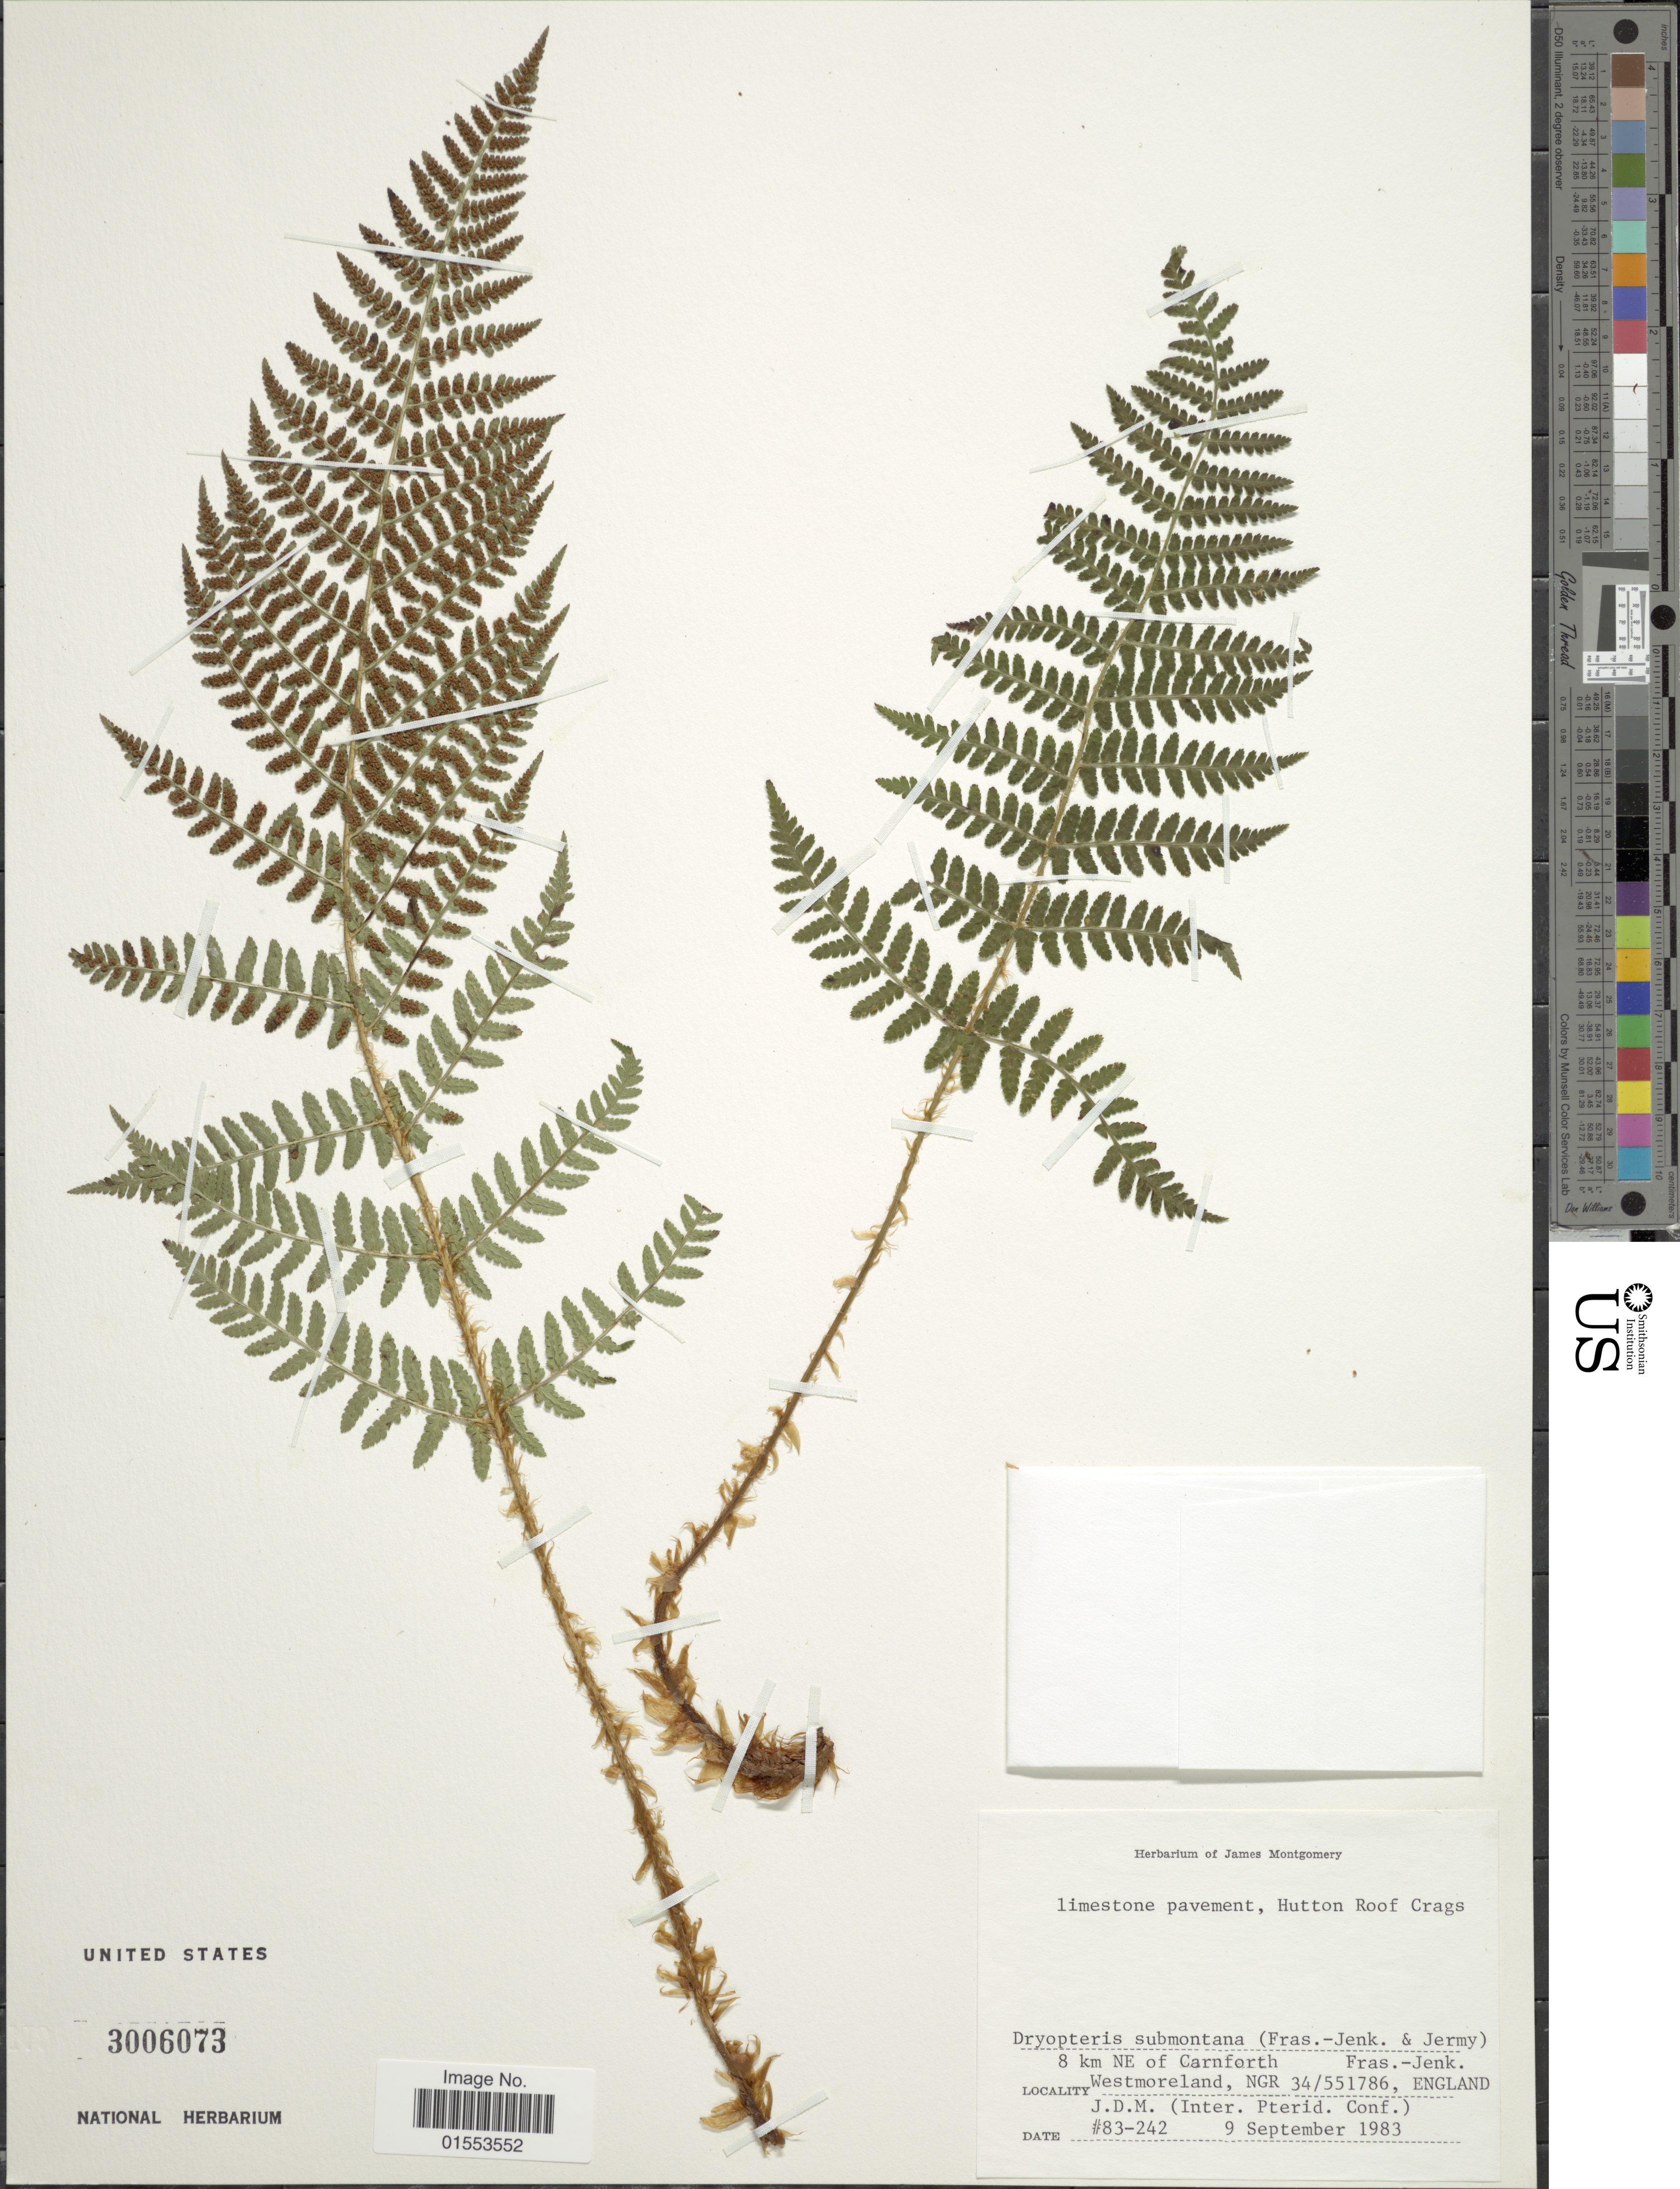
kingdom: Plantae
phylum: Tracheophyta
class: Polypodiopsida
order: Polypodiales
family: Dryopteridaceae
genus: Dryopteris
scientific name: Dryopteris submontana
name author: (Fraser-Jenk. & Jermy) Fraser-Jenk.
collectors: ex Herb. James Montgomery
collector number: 83-242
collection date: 1983-09-09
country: United Kingdom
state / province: England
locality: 8 km NE of Carnforth Fras. - Jenk. Westmoreland, NGR 34/551786, England.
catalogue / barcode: US 3006073